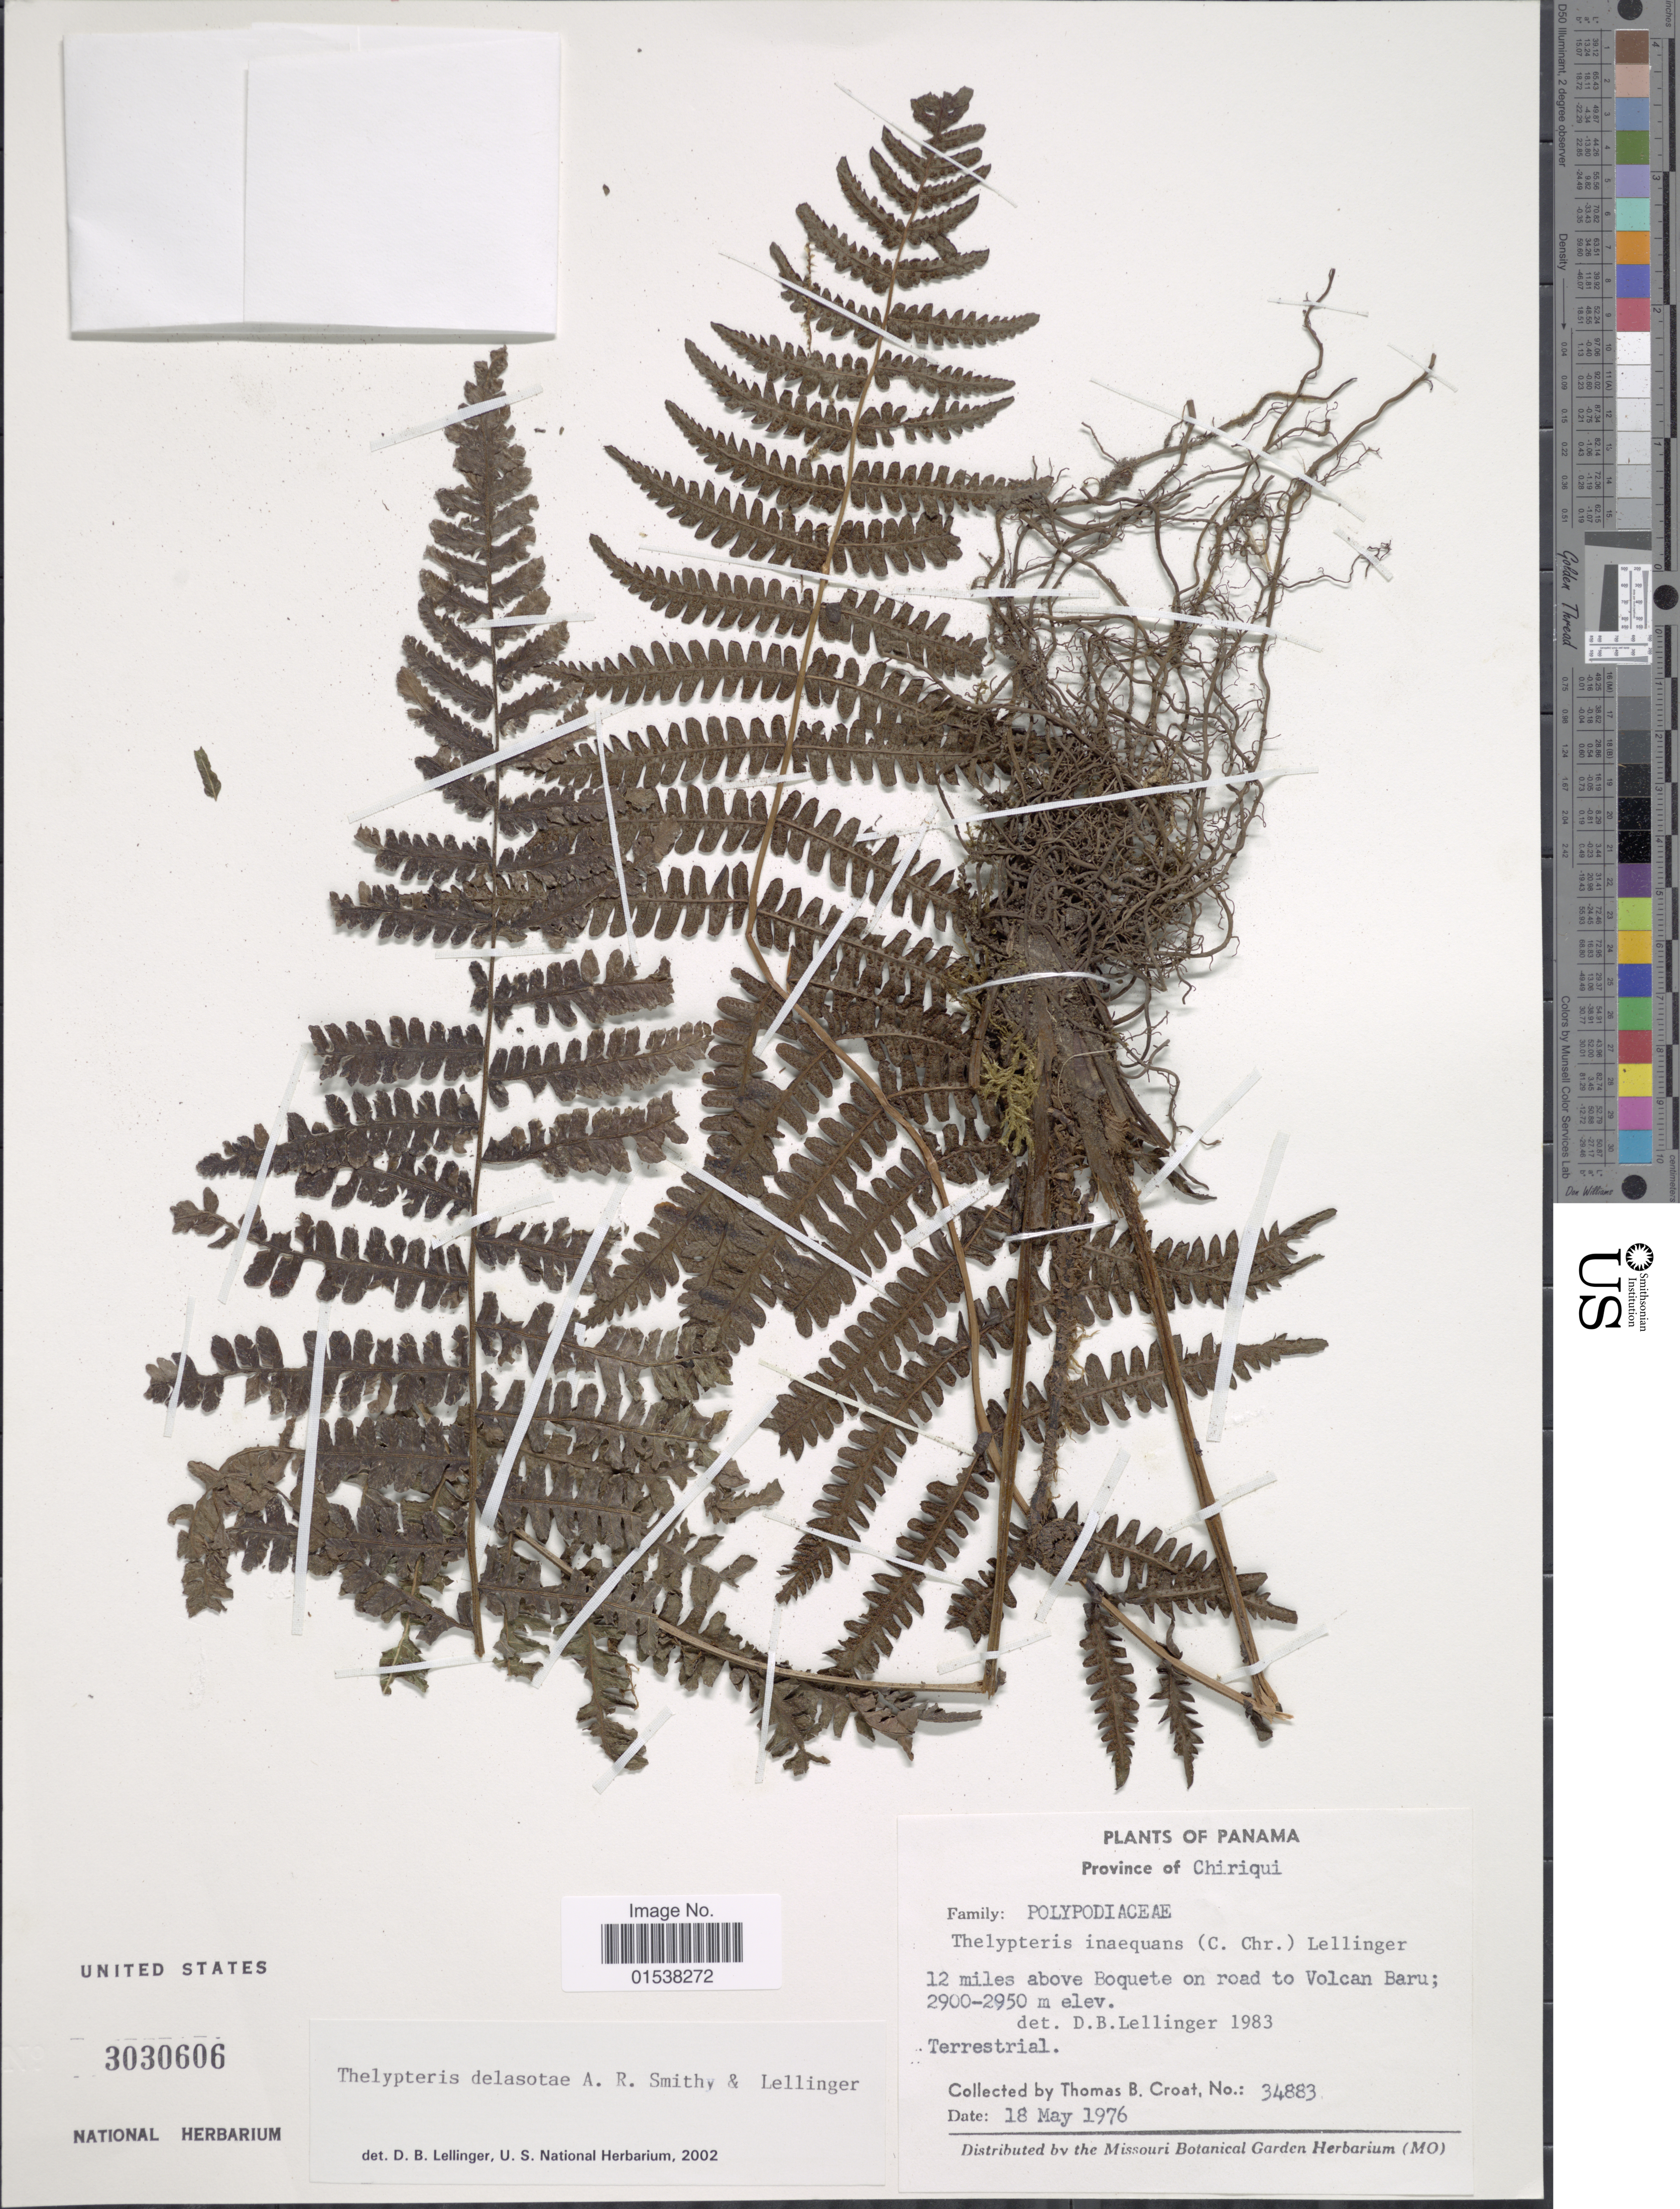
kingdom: Plantae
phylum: Tracheophyta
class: Polypodiopsida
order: Polypodiales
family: Thelypteridaceae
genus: Amauropelta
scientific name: Amauropelta delasotae (A.R. Sm. & Lellinger) comb. nov., ined. 2015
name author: (A.R. Sm. & Lellinger)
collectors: T. B. Croat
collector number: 34883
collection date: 1976-05-18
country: Panama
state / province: Chiriqui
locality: Province of Chiriqui, 12 miles above Boquete on road to Volcan Baru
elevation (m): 2900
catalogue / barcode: US 3030606